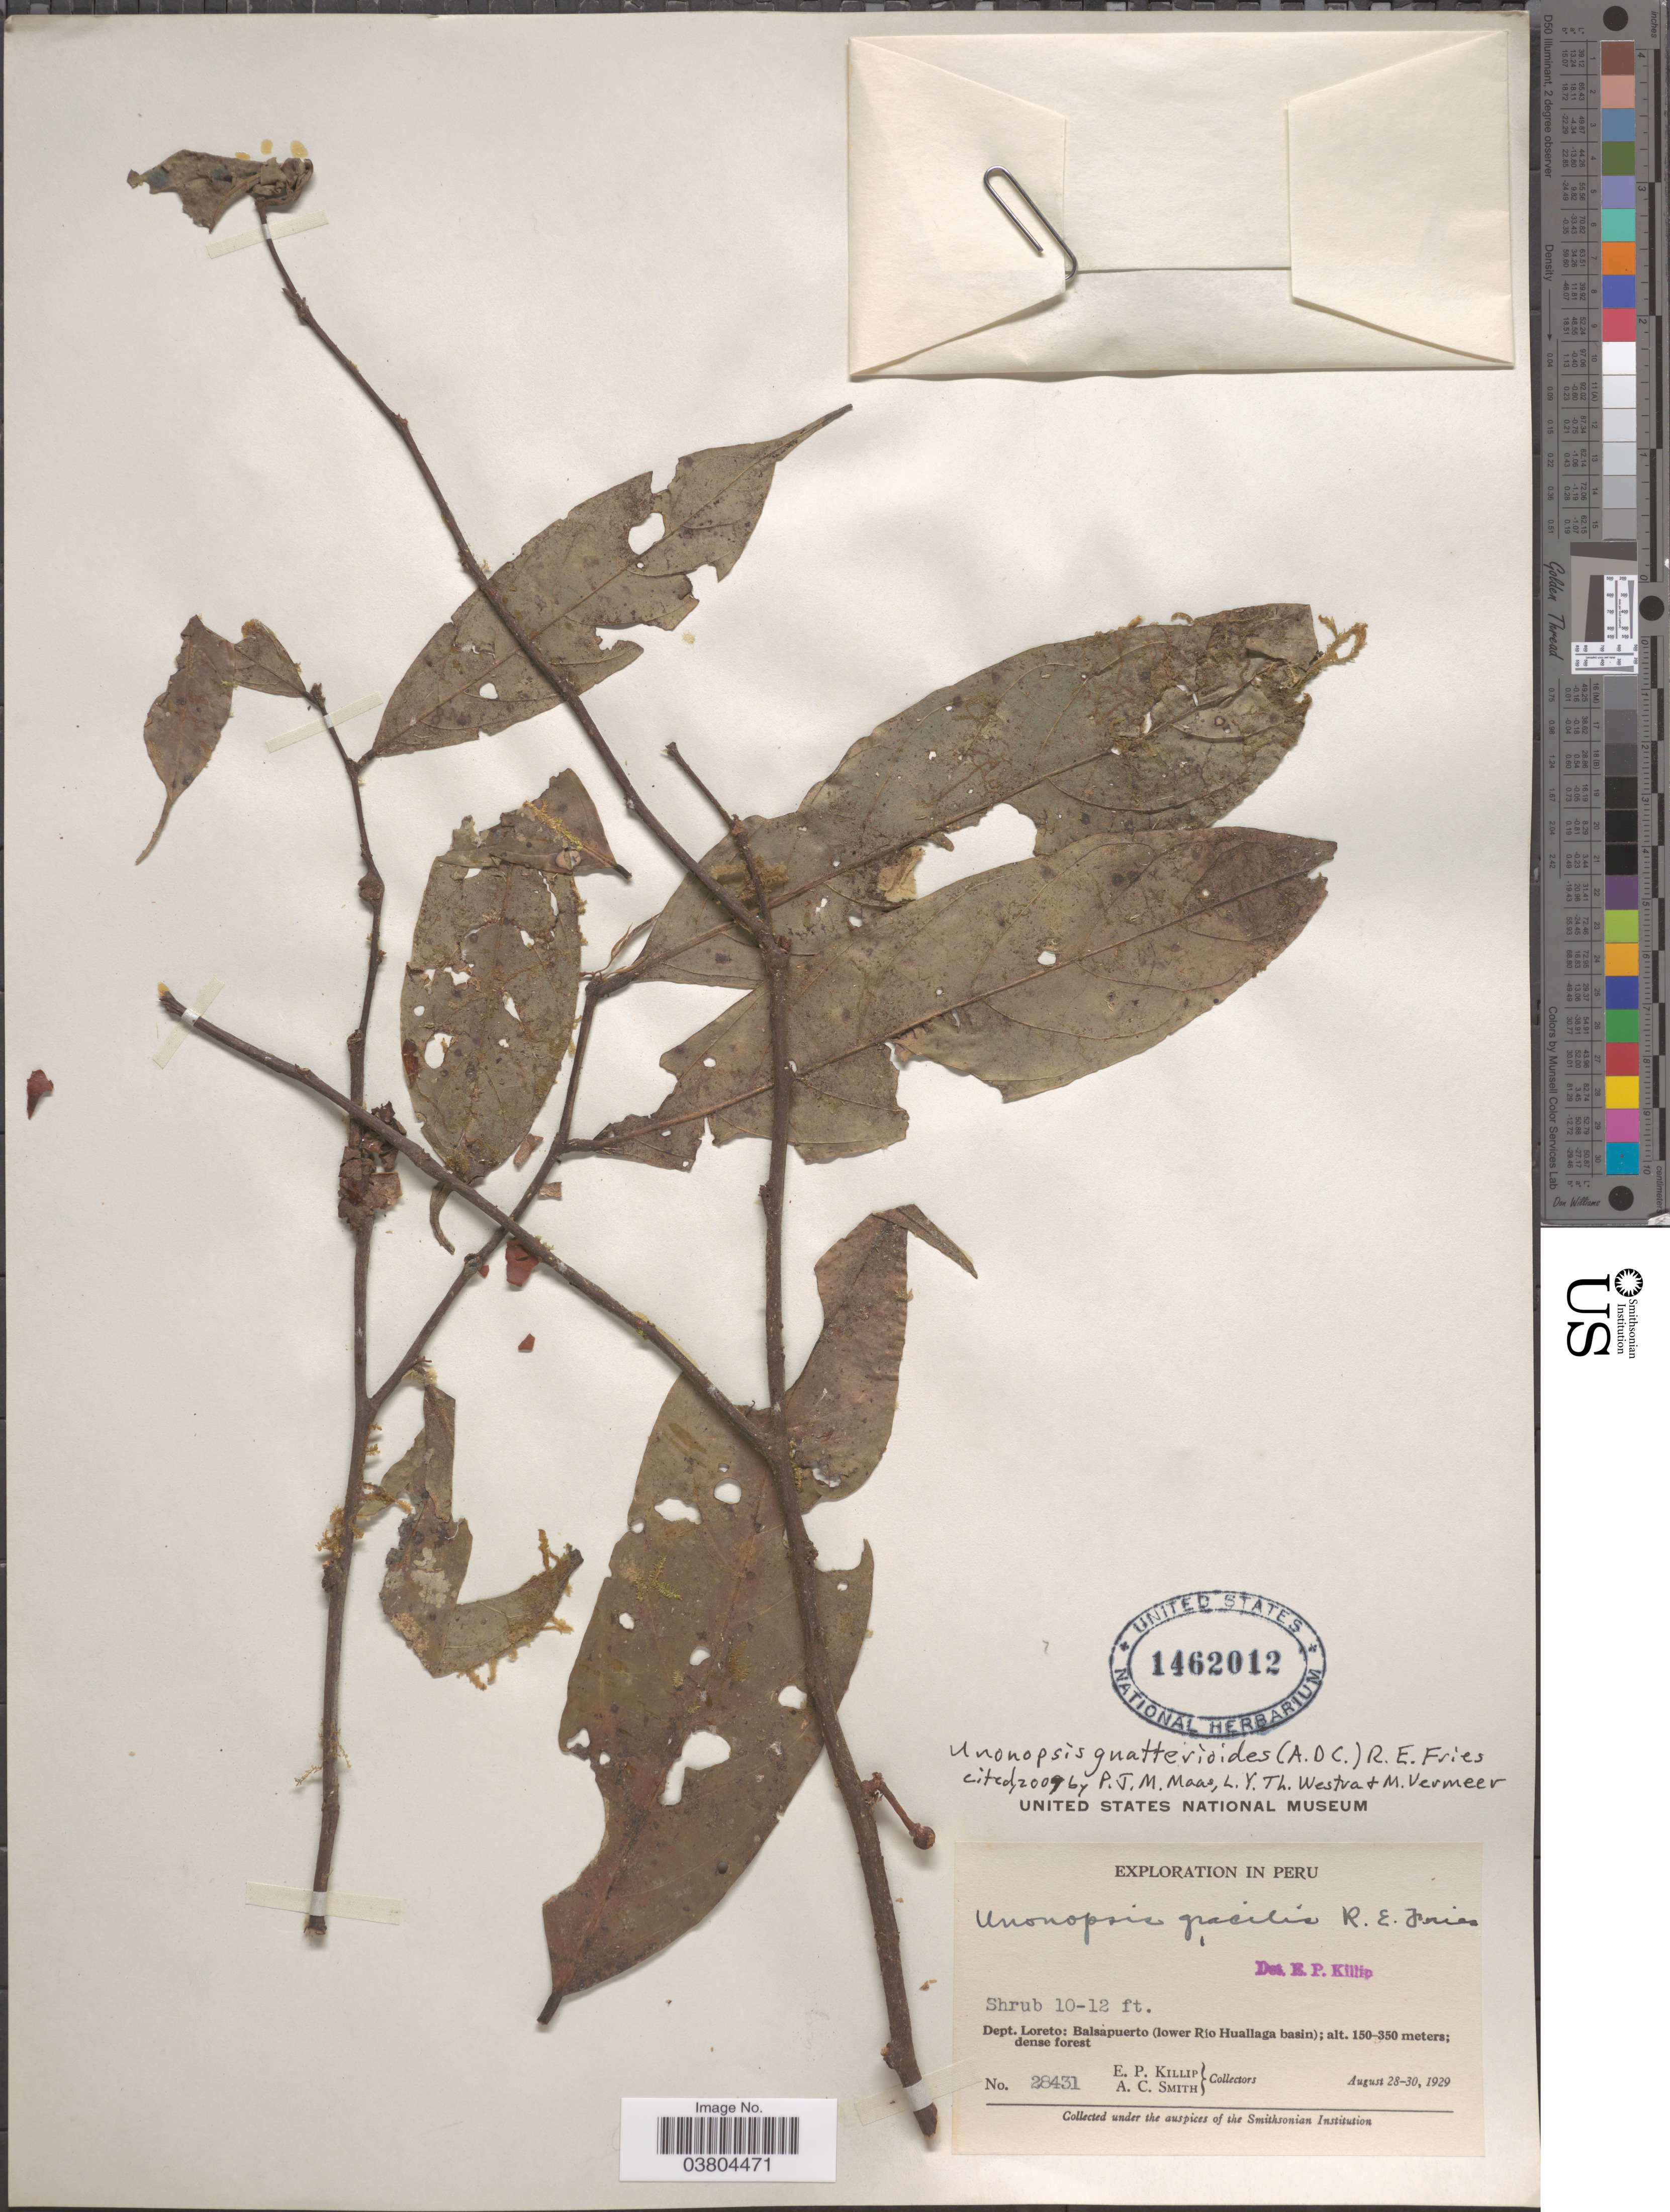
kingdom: Plantae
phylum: Tracheophyta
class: Magnoliopsida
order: Magnoliales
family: Annonaceae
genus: Unonopsis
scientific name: Unonopsis guatterioides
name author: (A. DC.) R.E. Fr.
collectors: E. P. Killip & A. C. Smith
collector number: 28431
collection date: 1929-08-28/1929-08-30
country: Peru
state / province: Loreto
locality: Dept. Loreto: Balsapuerto (lower Río Huallaga basin).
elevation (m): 150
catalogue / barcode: US 1462012